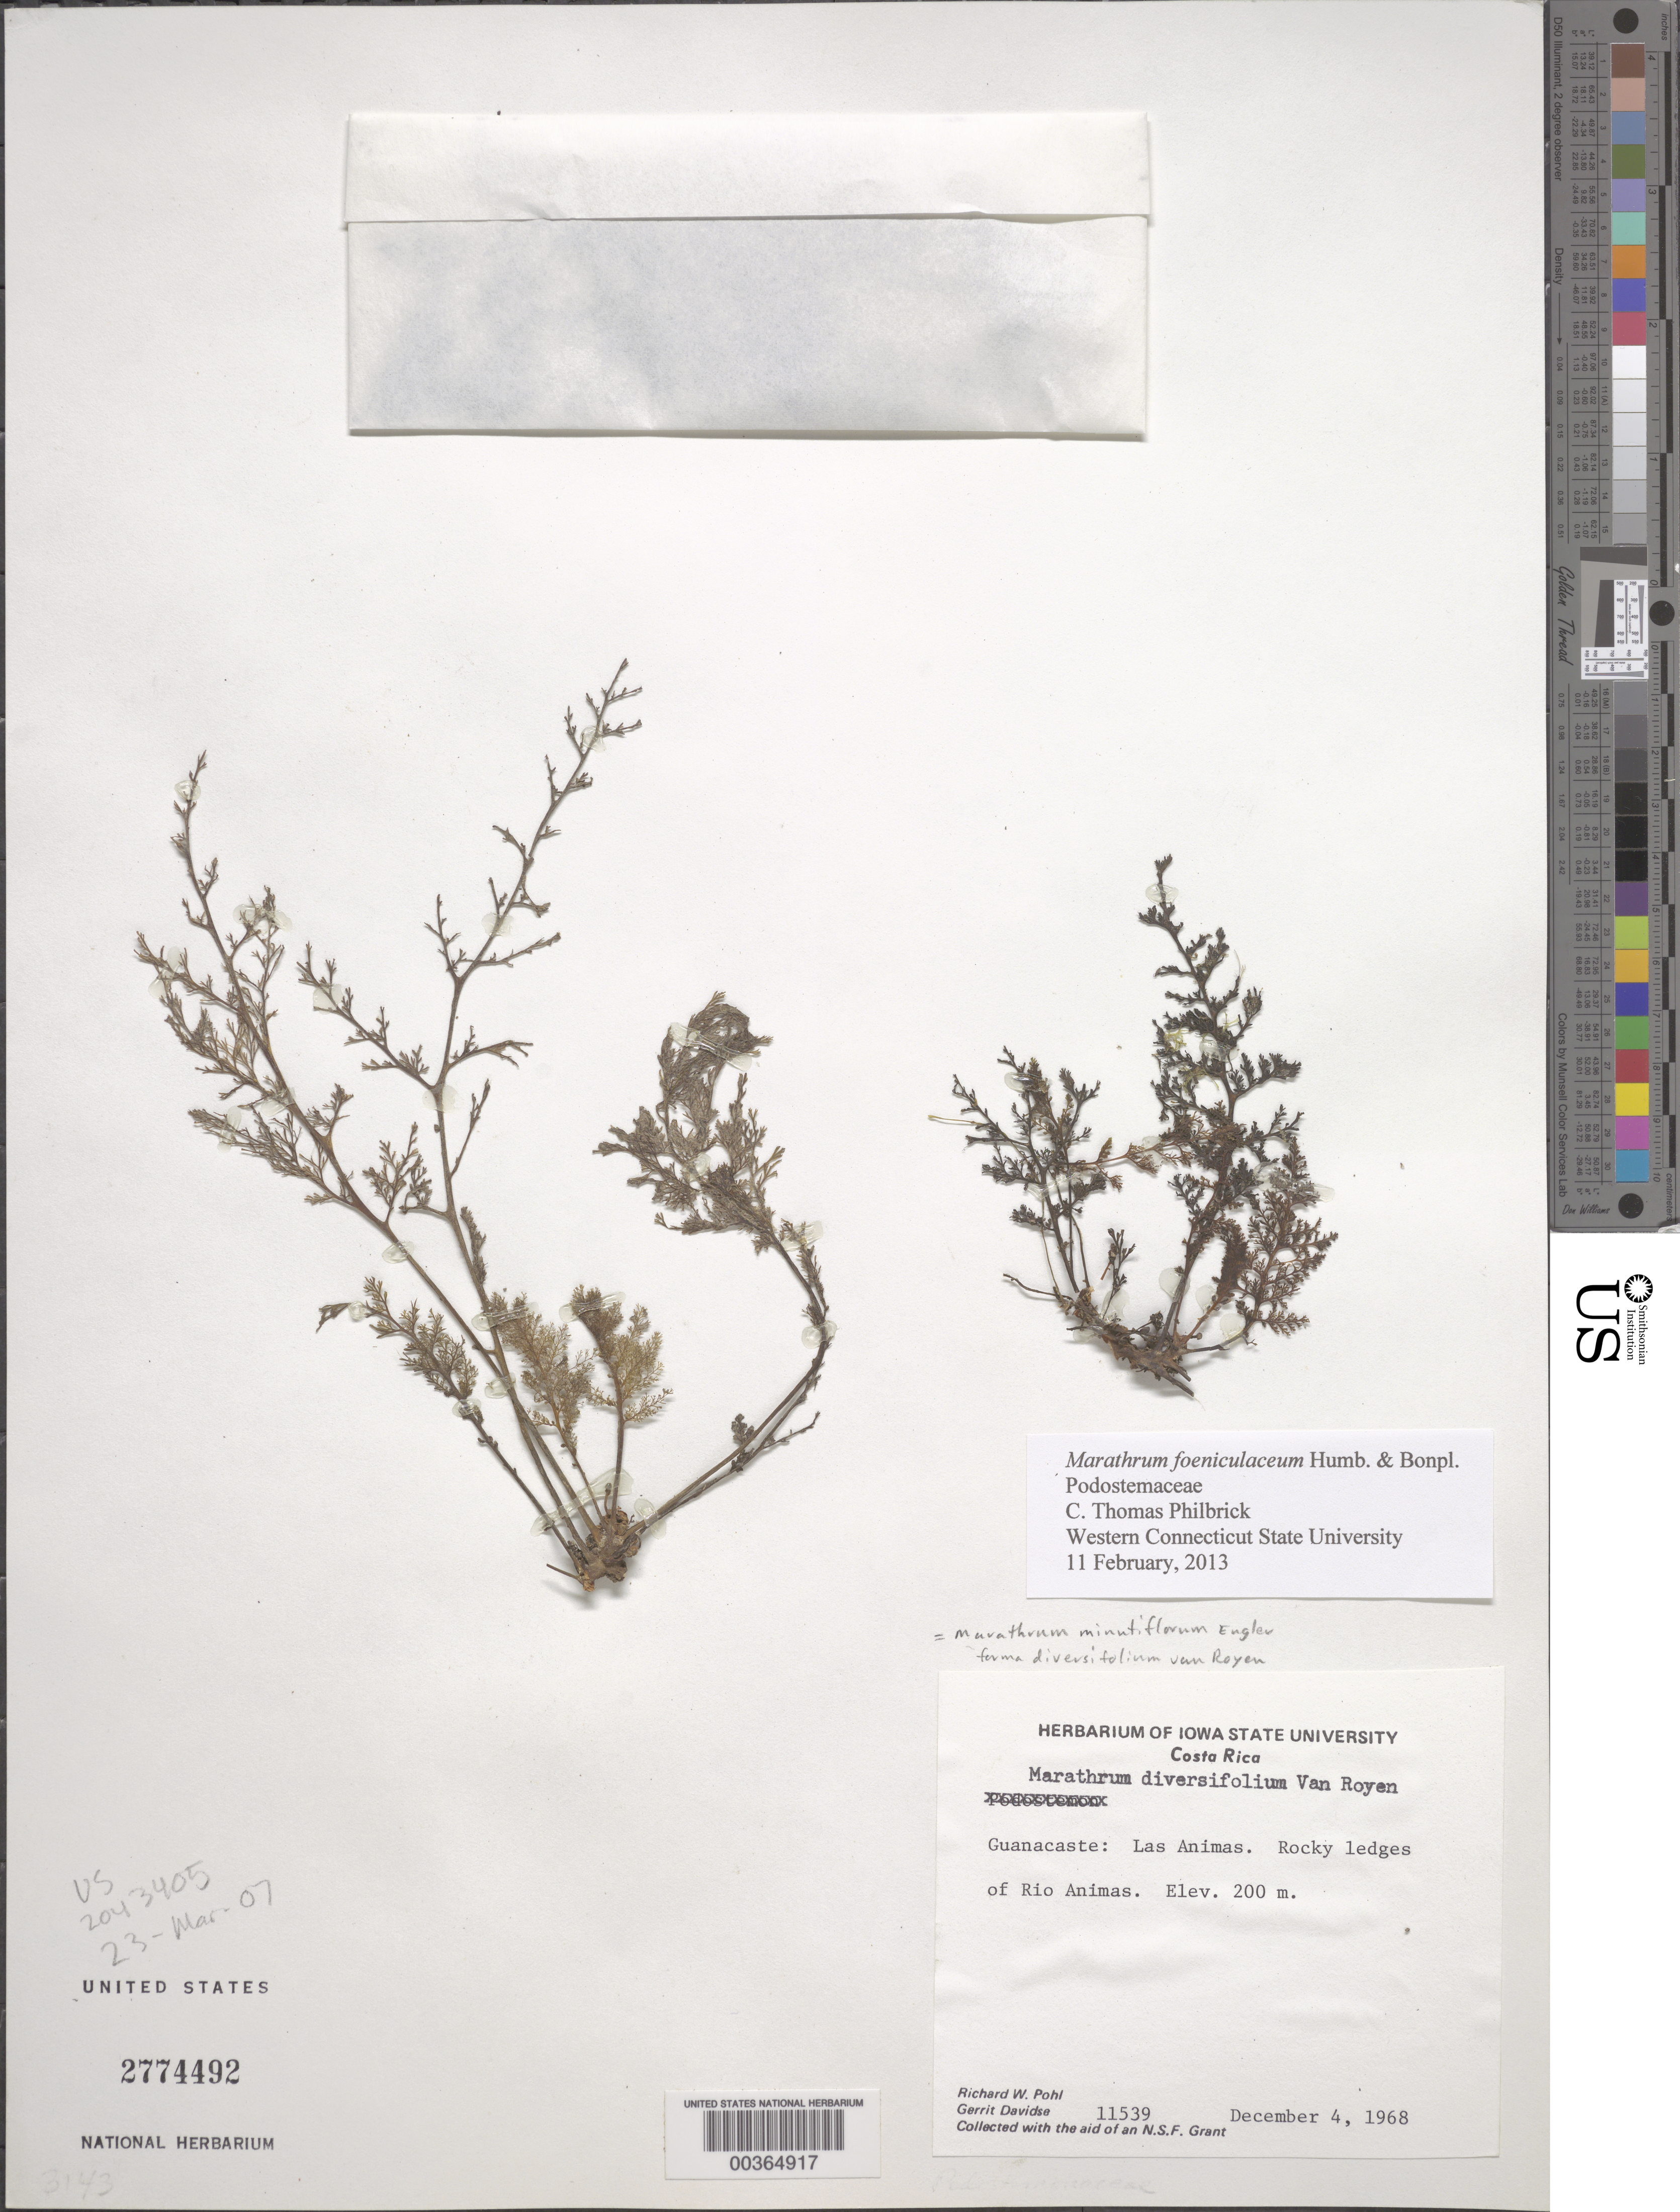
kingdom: Plantae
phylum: Tracheophyta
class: Magnoliopsida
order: Malpighiales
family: Podostemaceae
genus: Marathrum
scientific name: Marathrum foeniculaceum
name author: Bonpl.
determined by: Philbrick, C. Thomas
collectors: R. W. Pohl & G. Davidse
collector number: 11539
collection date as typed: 04 Dec 1968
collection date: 1968-12-04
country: Costa Rica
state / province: Guanacaste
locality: Las Animas, Rio Las Animas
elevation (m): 200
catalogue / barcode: US 2774492